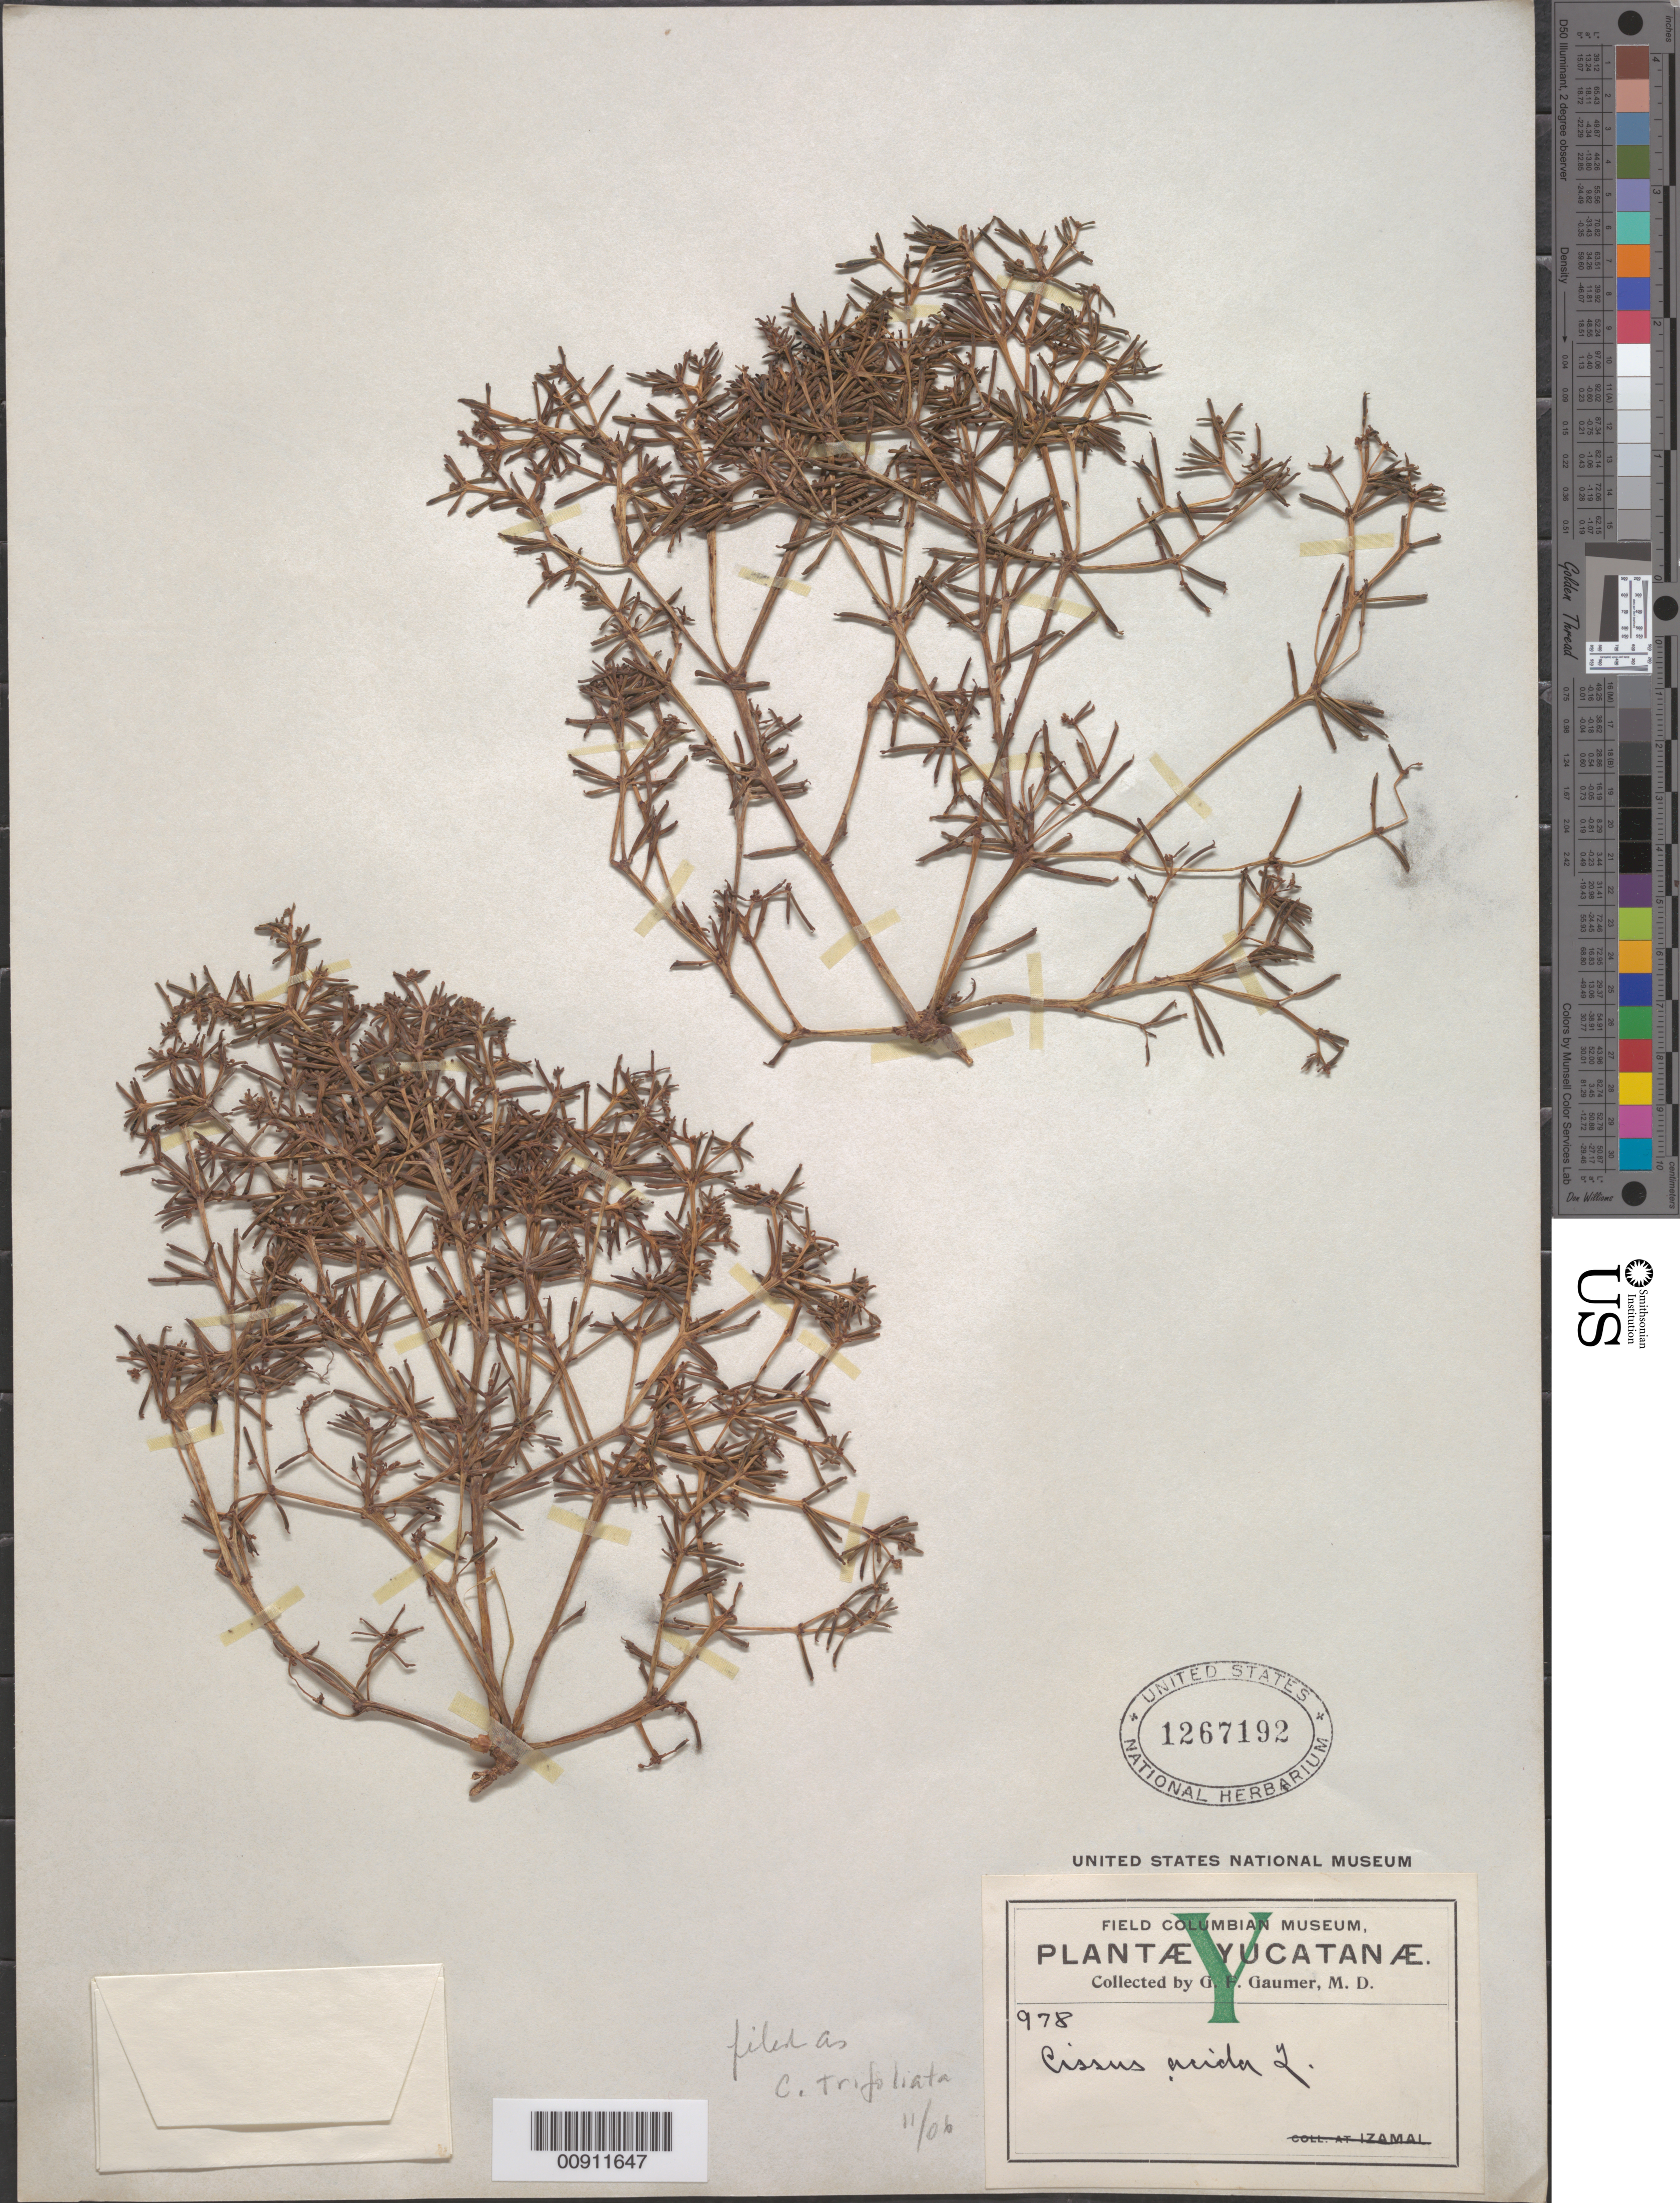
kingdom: Plantae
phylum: Tracheophyta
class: Magnoliopsida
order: Vitales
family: Vitaceae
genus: Cissus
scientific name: Cissus trifoliata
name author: (L.) L.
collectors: G. F. Gaumer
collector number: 978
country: Mexico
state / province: Yucatán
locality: Yucatán.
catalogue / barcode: US 1267192